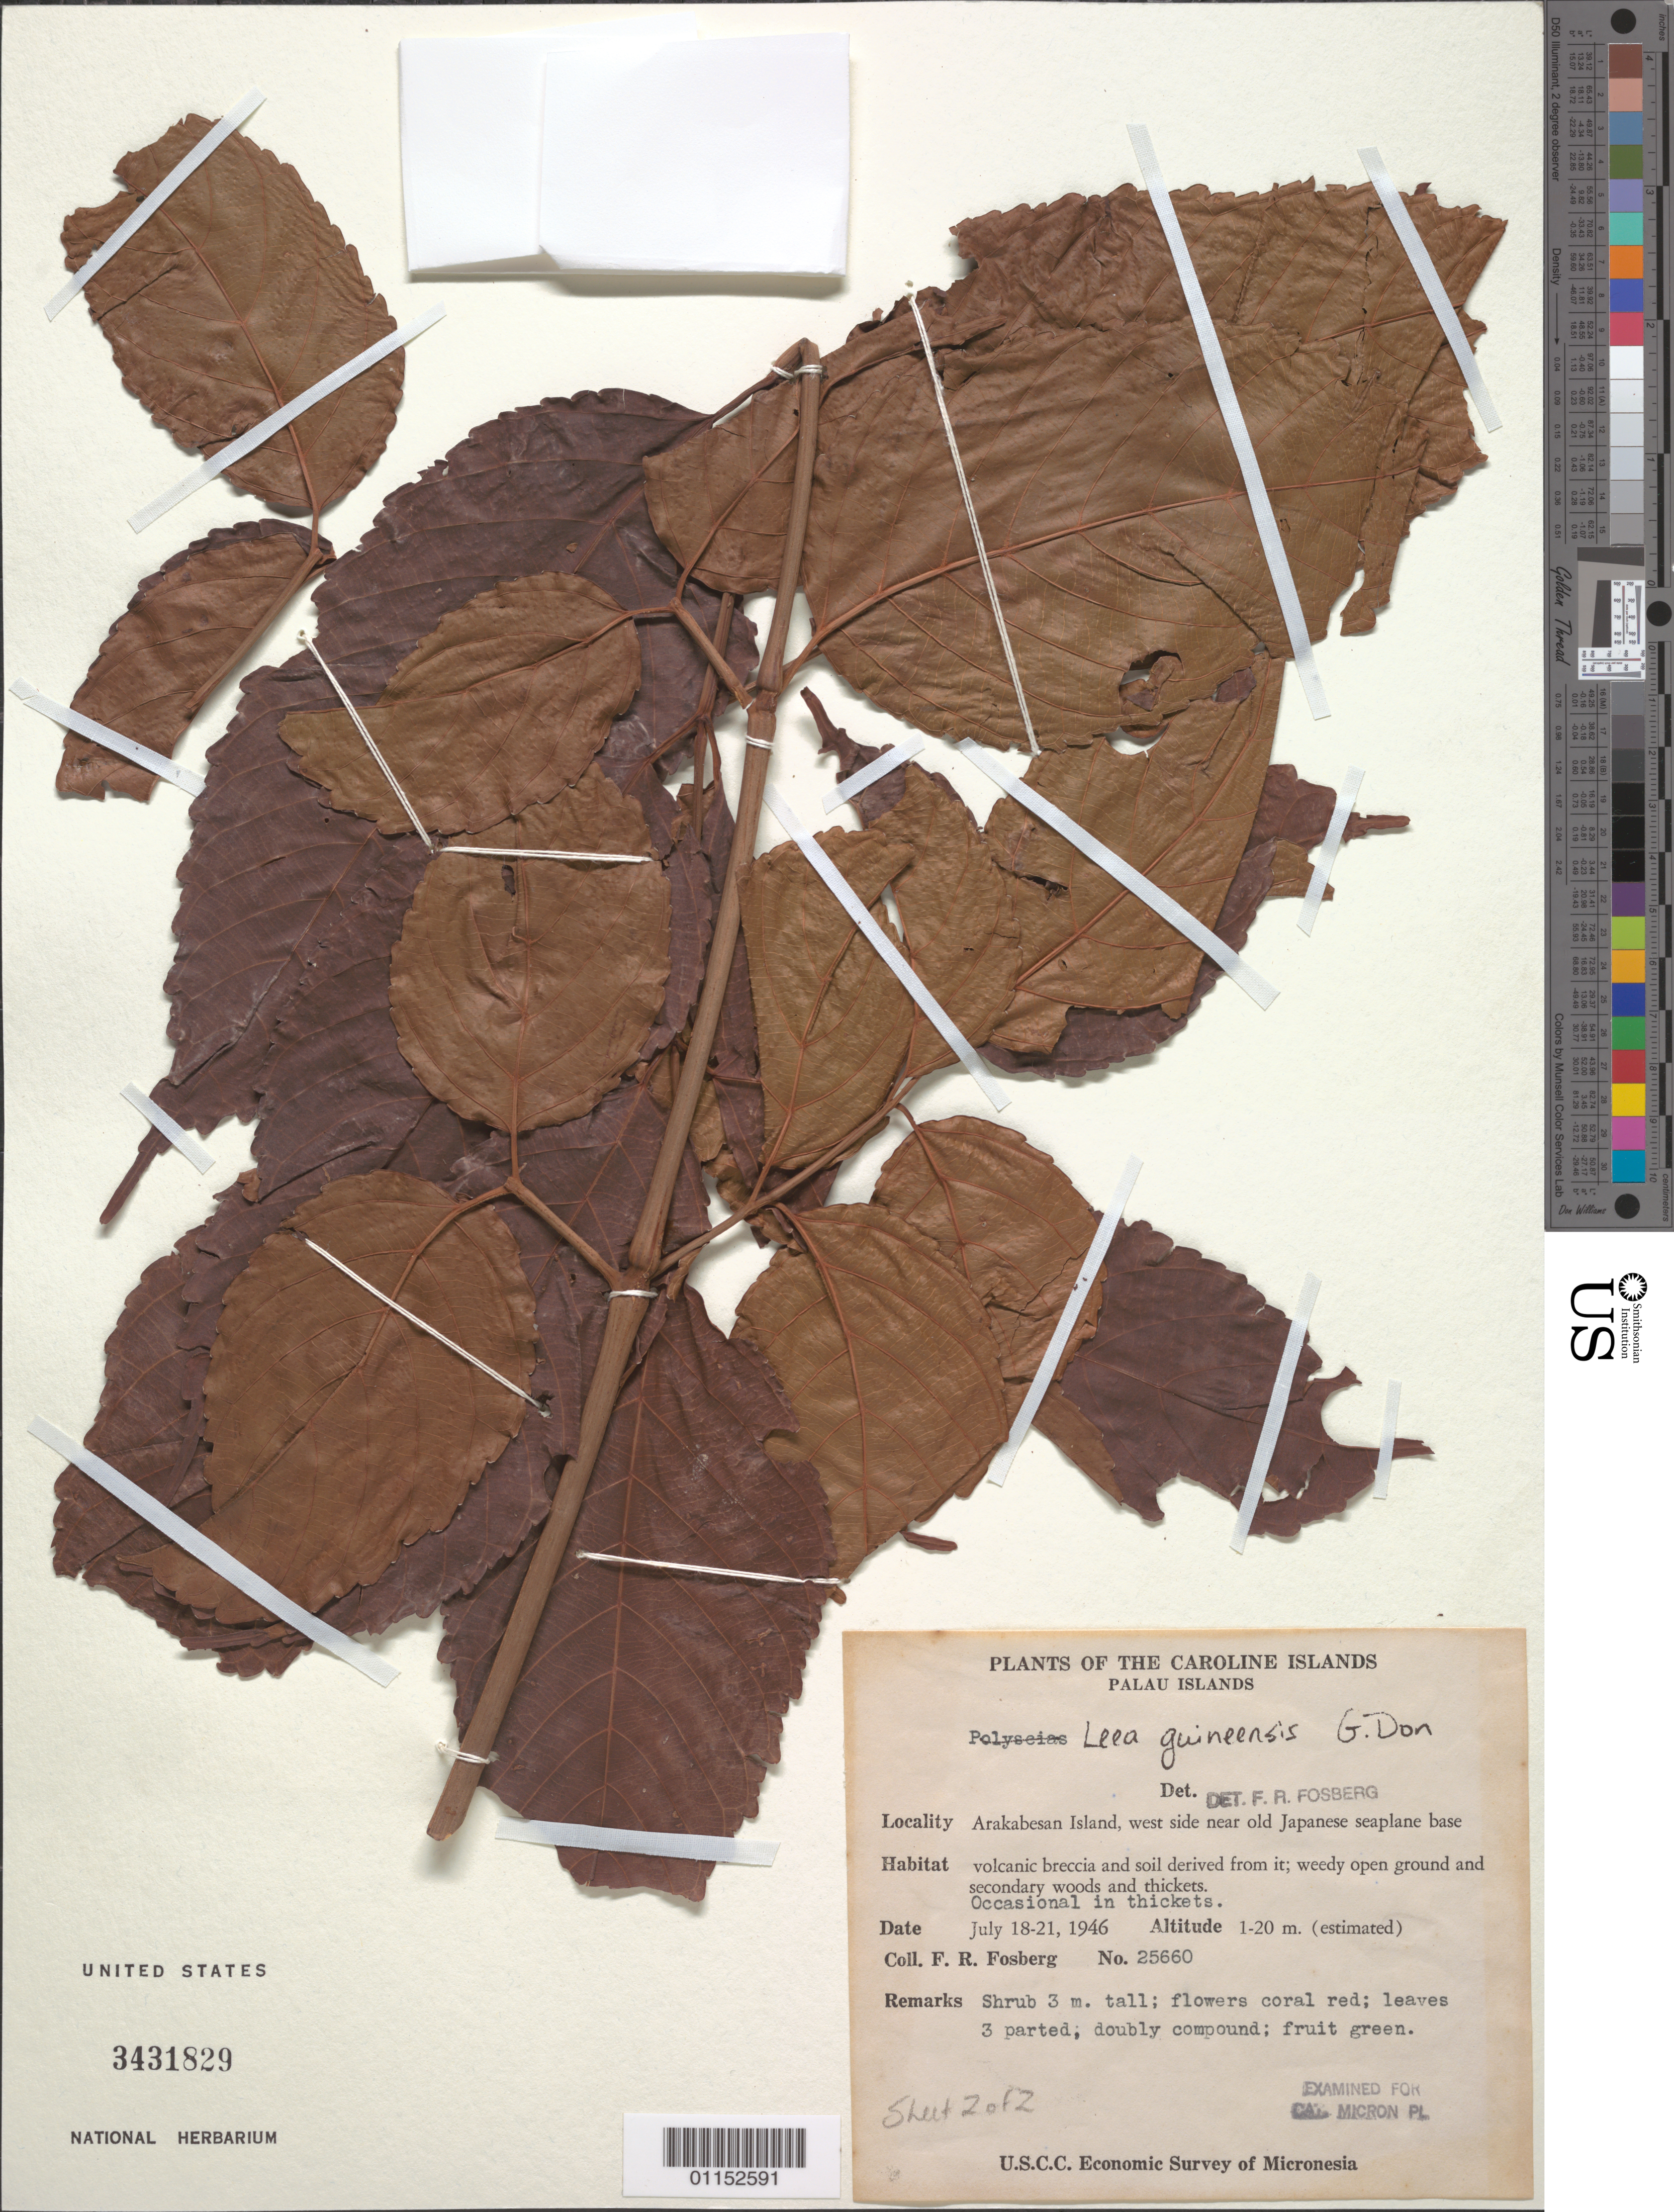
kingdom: Plantae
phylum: Tracheophyta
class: Magnoliopsida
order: Vitales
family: Vitaceae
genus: Leea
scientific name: Leea guineensis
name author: G. Don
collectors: F. R. Fosberg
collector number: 25660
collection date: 1946-07-18/1946-07-21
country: Palau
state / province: Koror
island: Ngerekebesang [Arakabesan]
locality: Arakabesan Island. W side near old Japanese seaplane base.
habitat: Weedy open ground and secondary wood and thickets. Shrub.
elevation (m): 1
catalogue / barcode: US 3431829